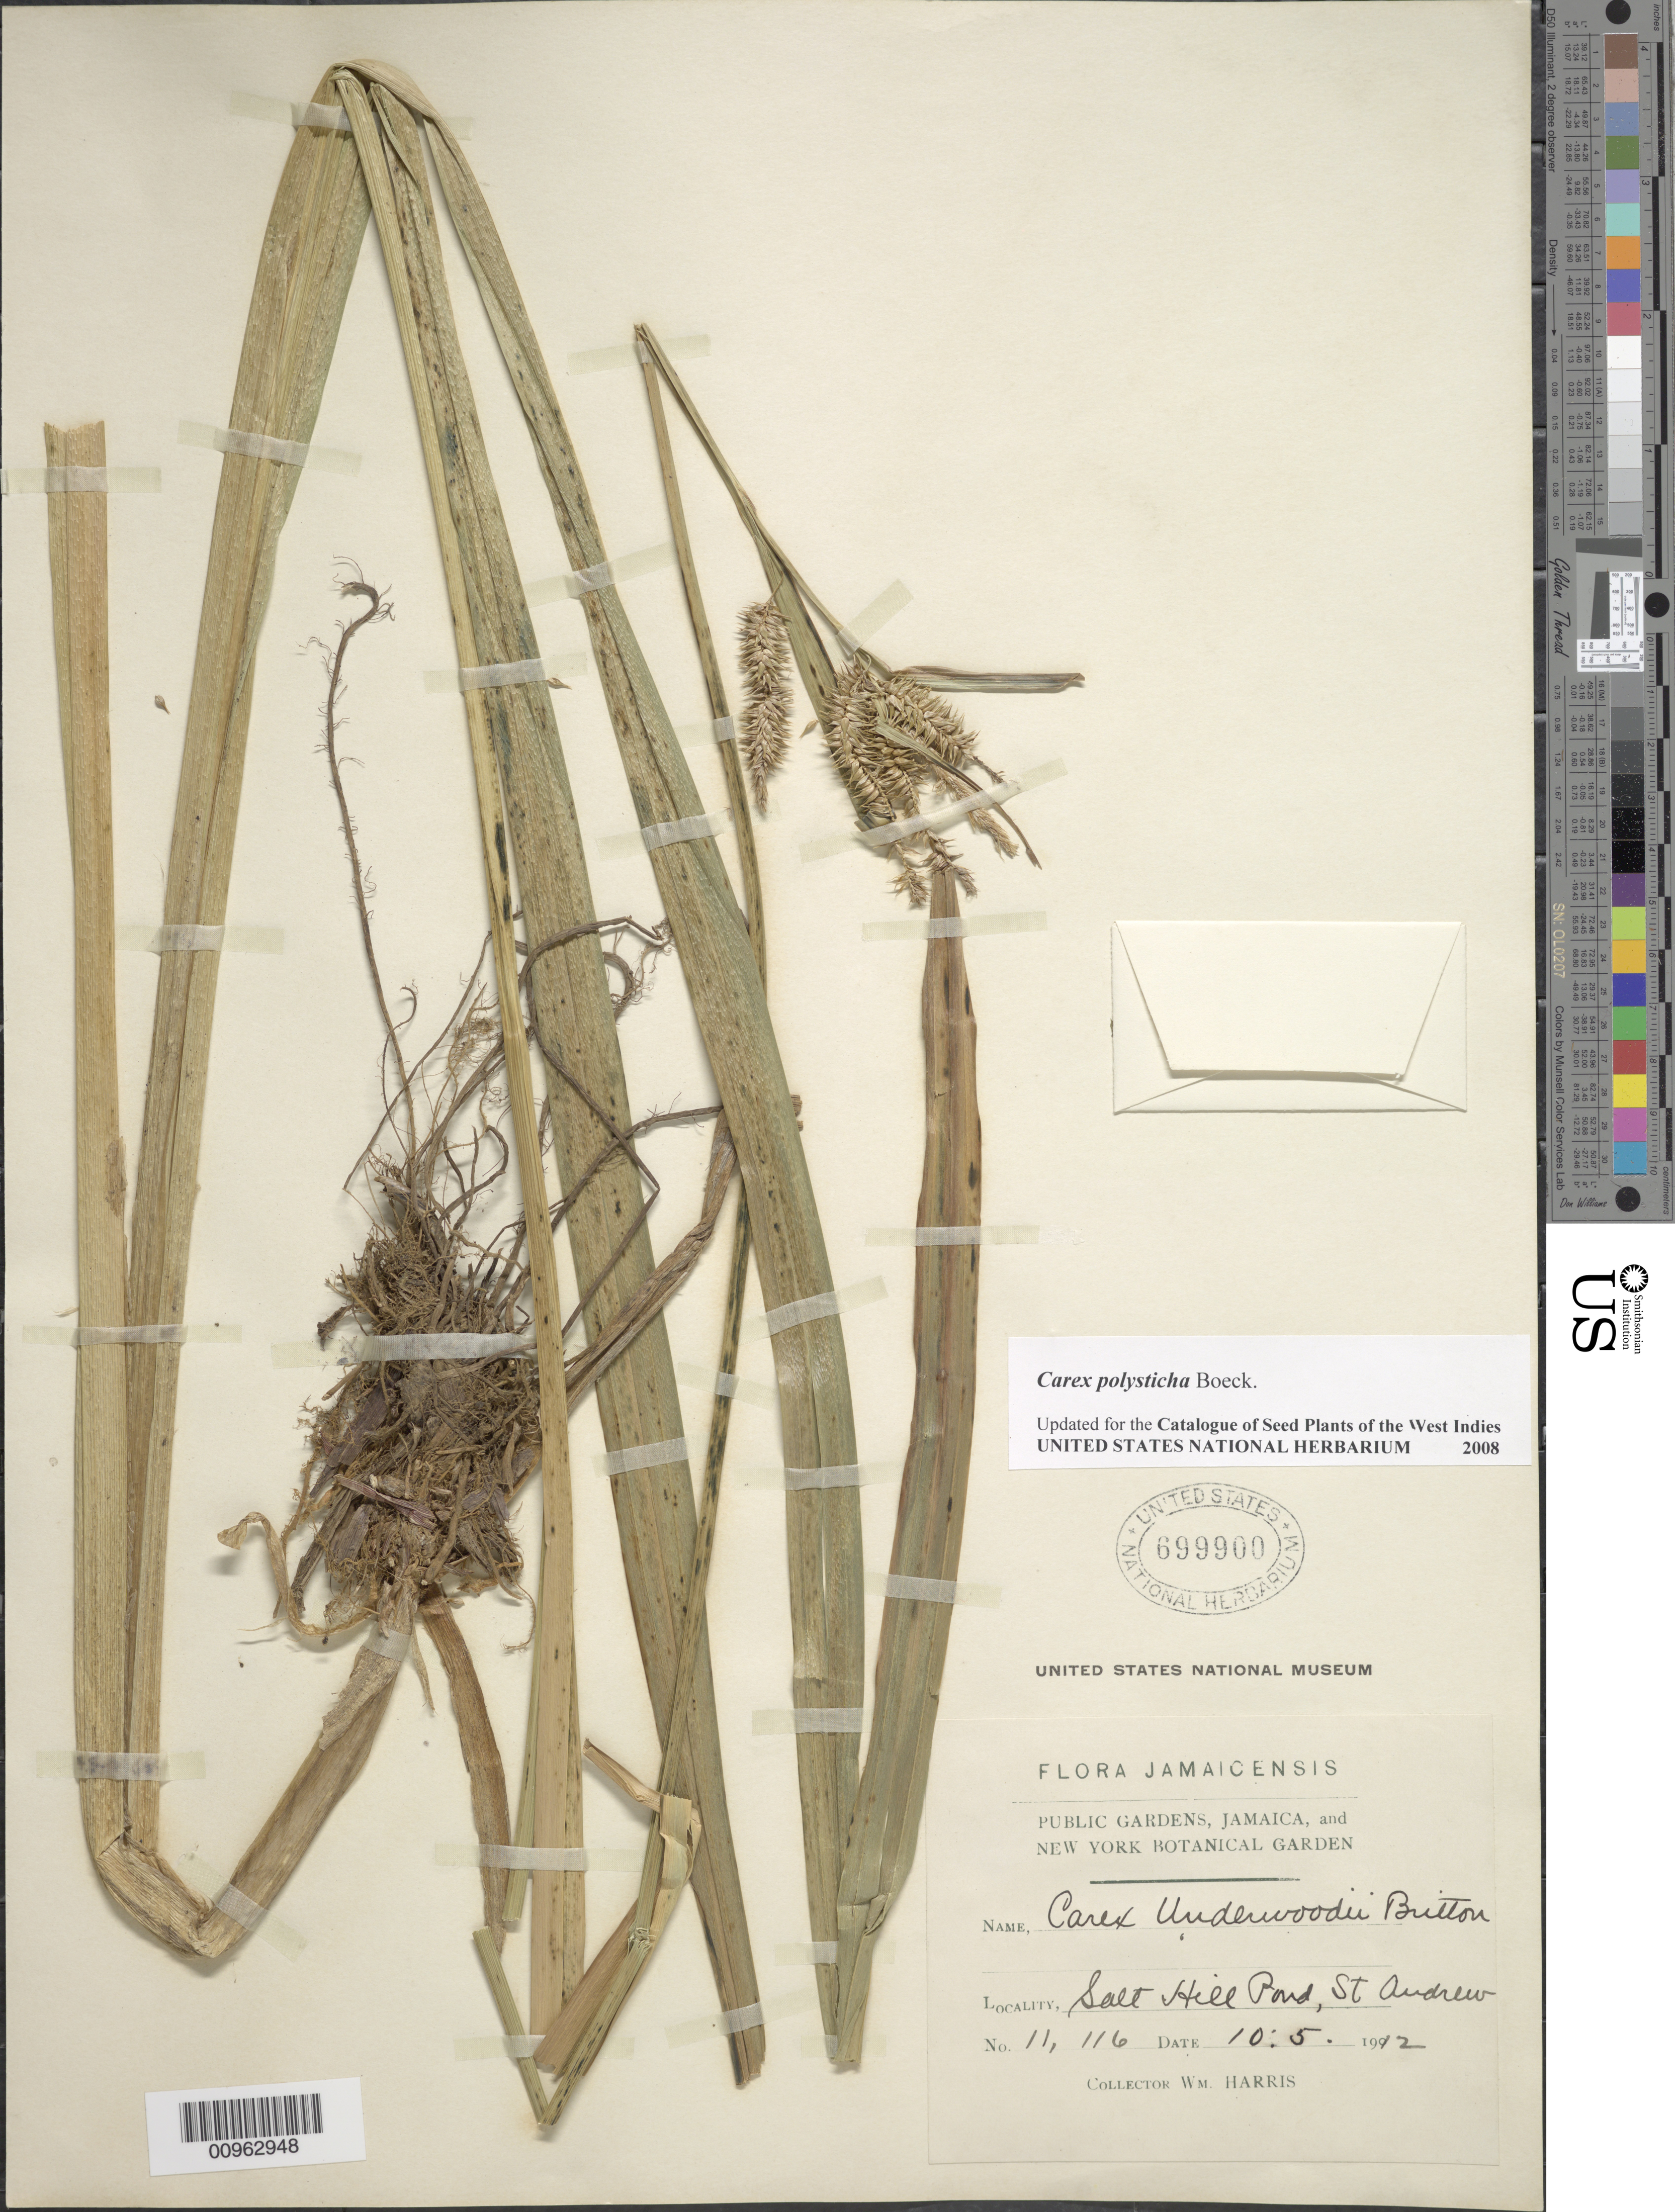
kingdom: Plantae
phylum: Tracheophyta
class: Liliopsida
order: Poales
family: Cyperaceae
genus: Carex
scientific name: Carex polysticha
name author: Boeckeler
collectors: W. H. Harris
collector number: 11116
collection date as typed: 10 May 1912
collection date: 1912-05-10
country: Jamaica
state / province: Saint Andrew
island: Jamaica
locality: Salt Hill Pond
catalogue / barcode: US 699900